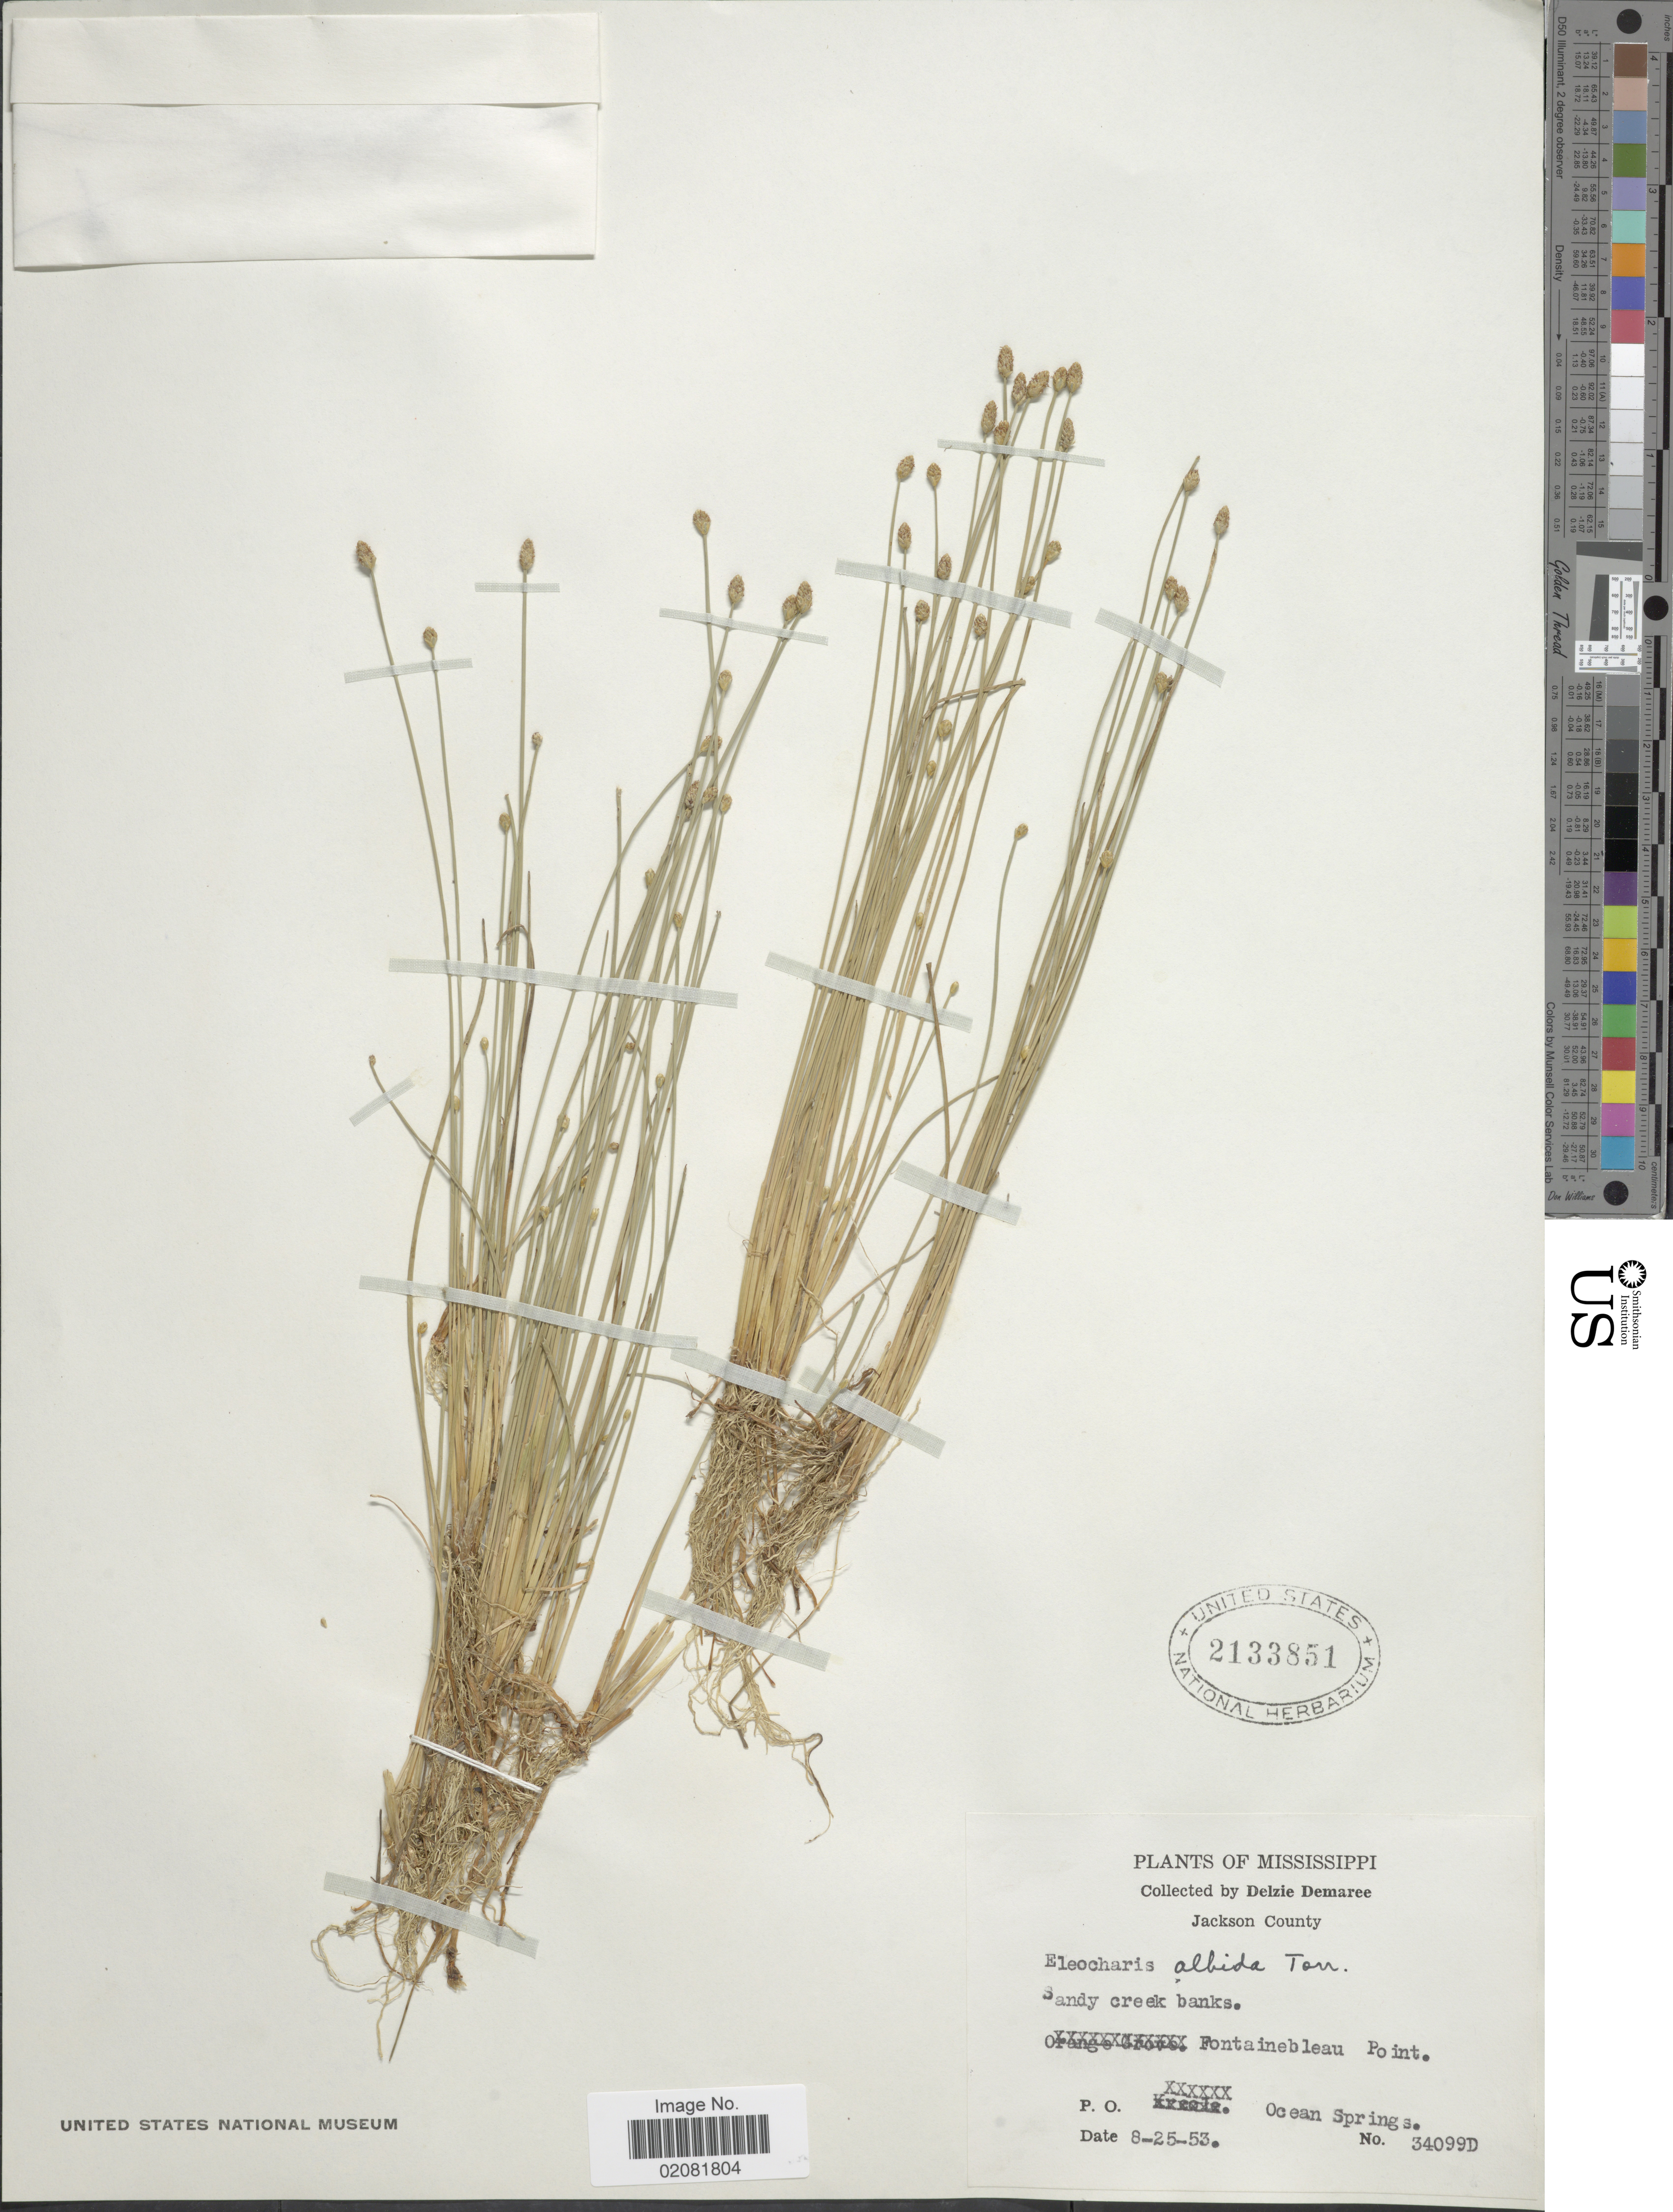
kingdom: Plantae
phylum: Tracheophyta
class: Liliopsida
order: Poales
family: Cyperaceae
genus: Eleocharis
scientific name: Eleocharis albida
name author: Torr.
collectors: D. Demaree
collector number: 34099D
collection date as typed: Transcribed d/m/y: 25/8/53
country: United States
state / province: Mississippi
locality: Jackson County, Fonatinebleau Point. P. O. Ocean Springs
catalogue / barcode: US 2133851